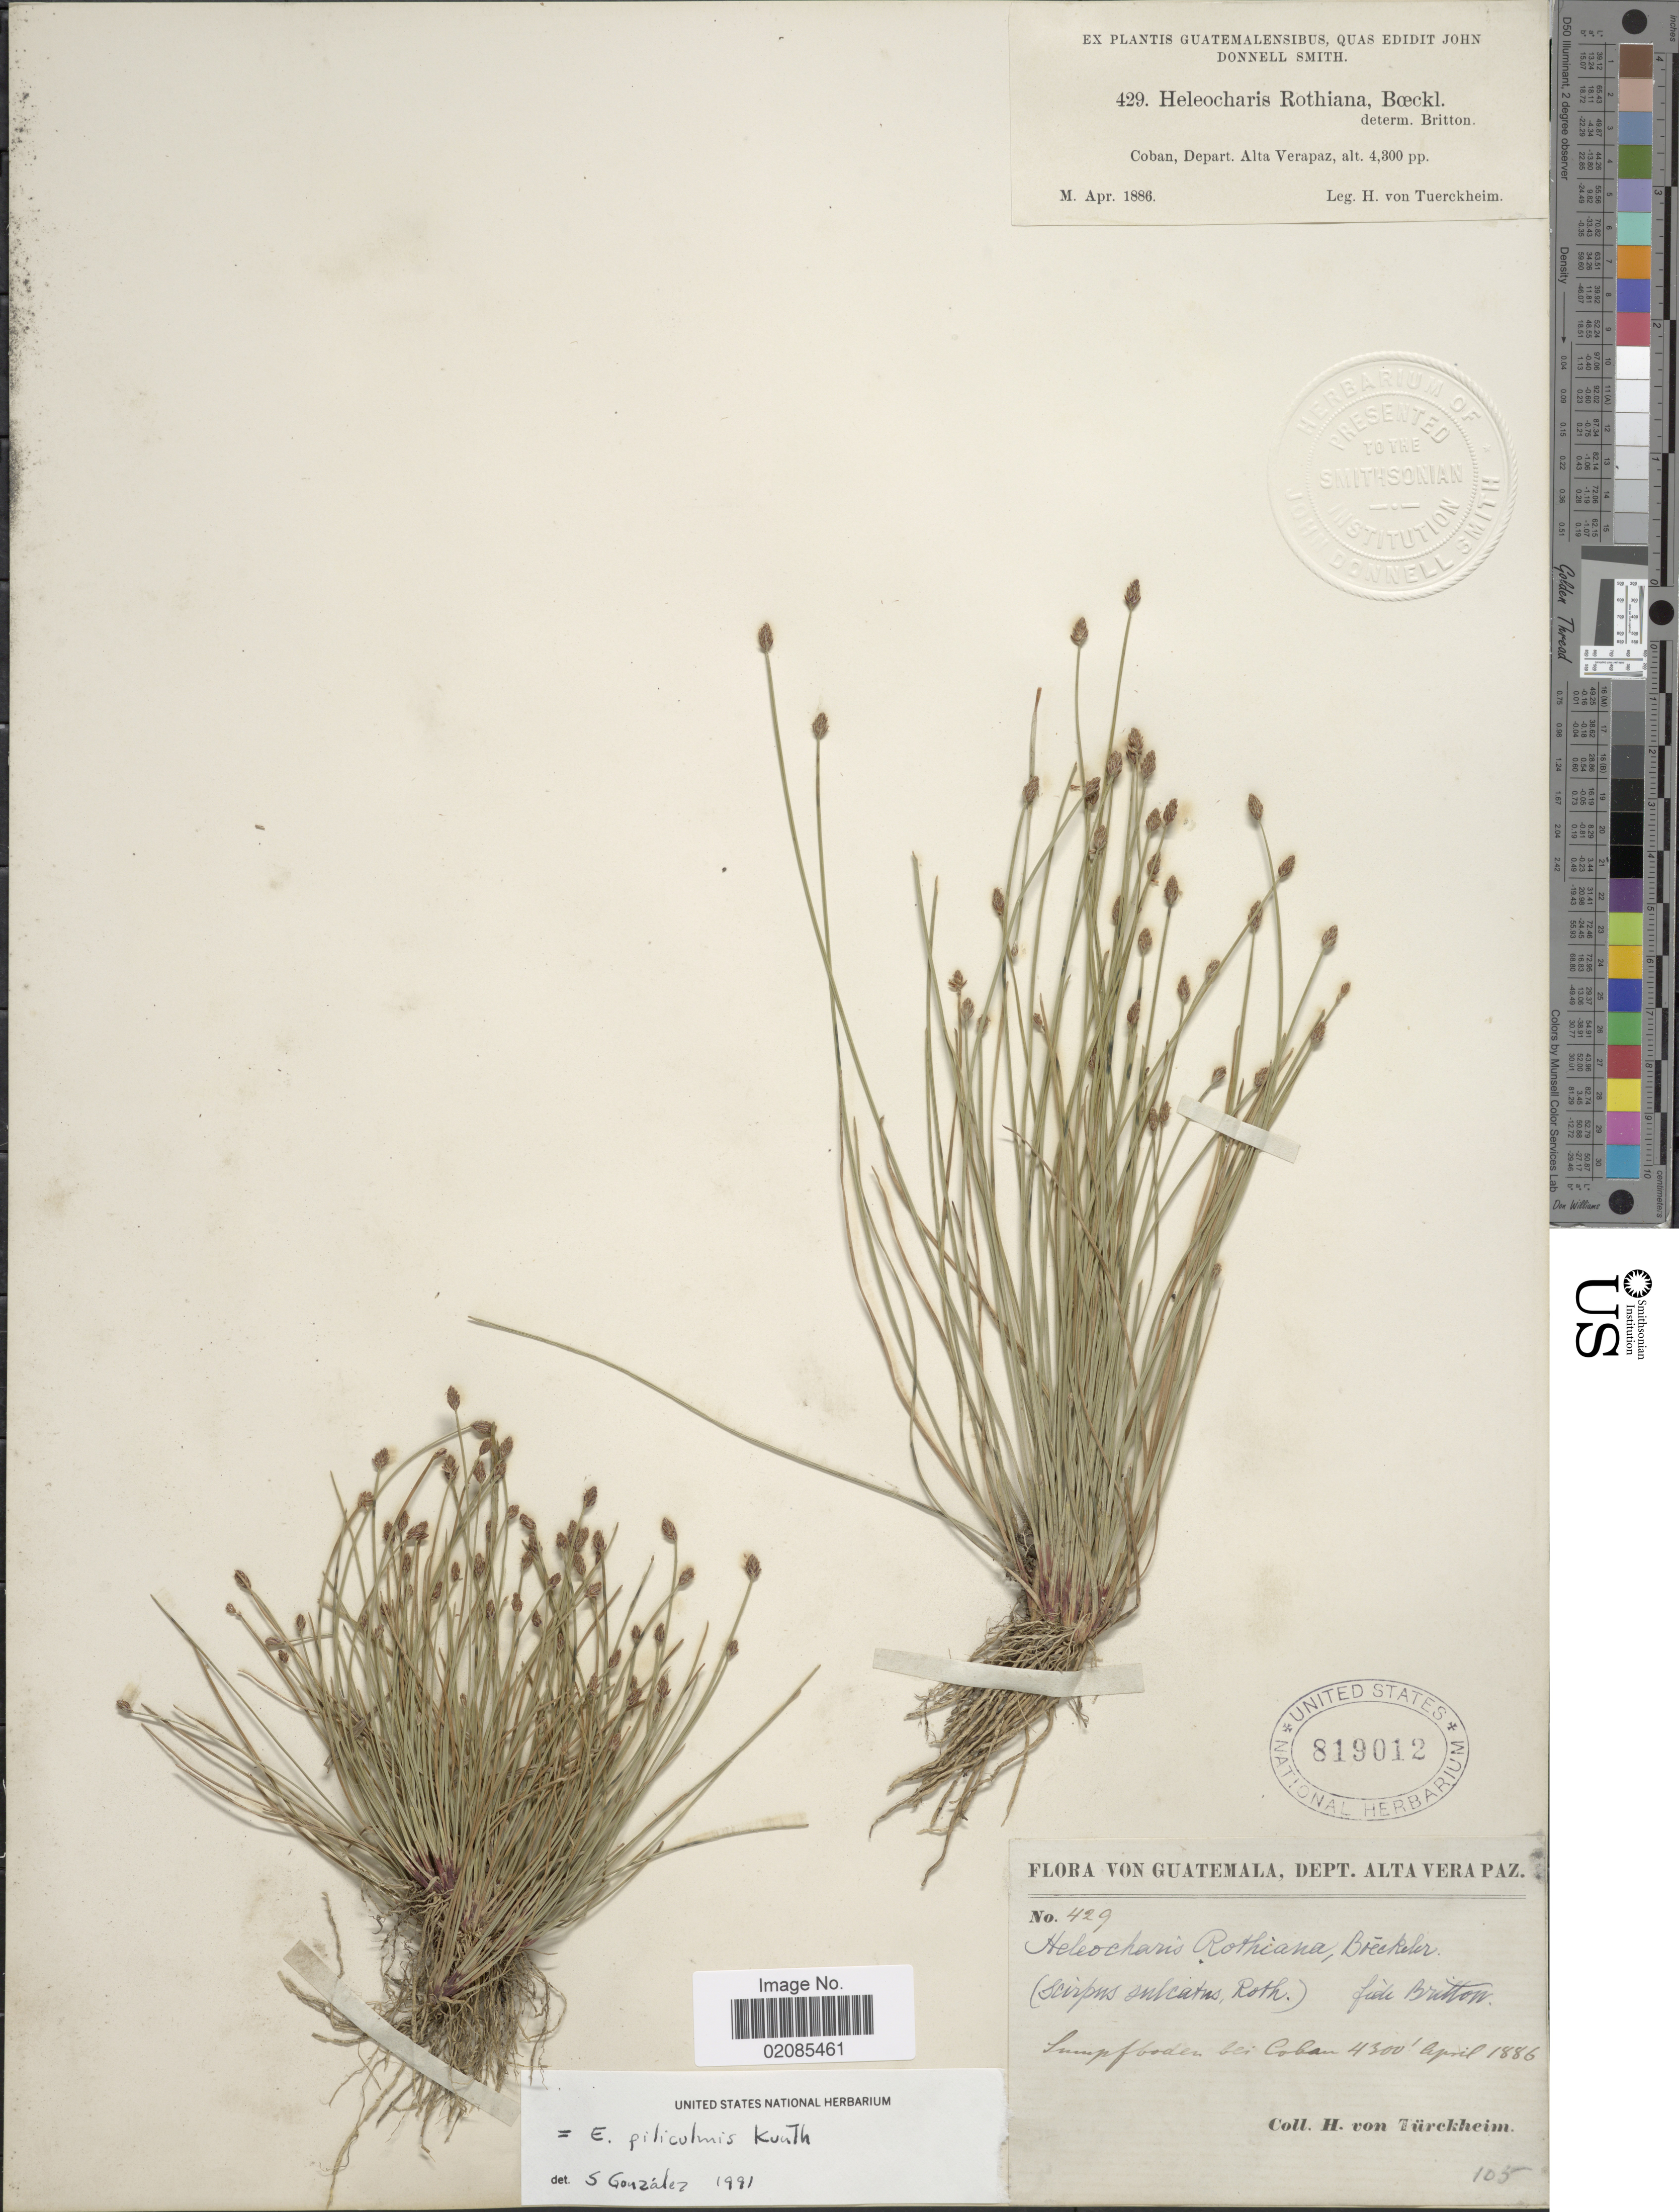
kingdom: Plantae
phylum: Tracheophyta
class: Liliopsida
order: Poales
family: Cyperaceae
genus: Eleocharis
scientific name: Eleocharis filiculmis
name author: Kunth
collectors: H. von Türckheim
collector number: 429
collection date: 1886-04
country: Guatemala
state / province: Alta Verapaz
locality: Sumpfboden bei Coban.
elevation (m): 1311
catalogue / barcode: US 819012